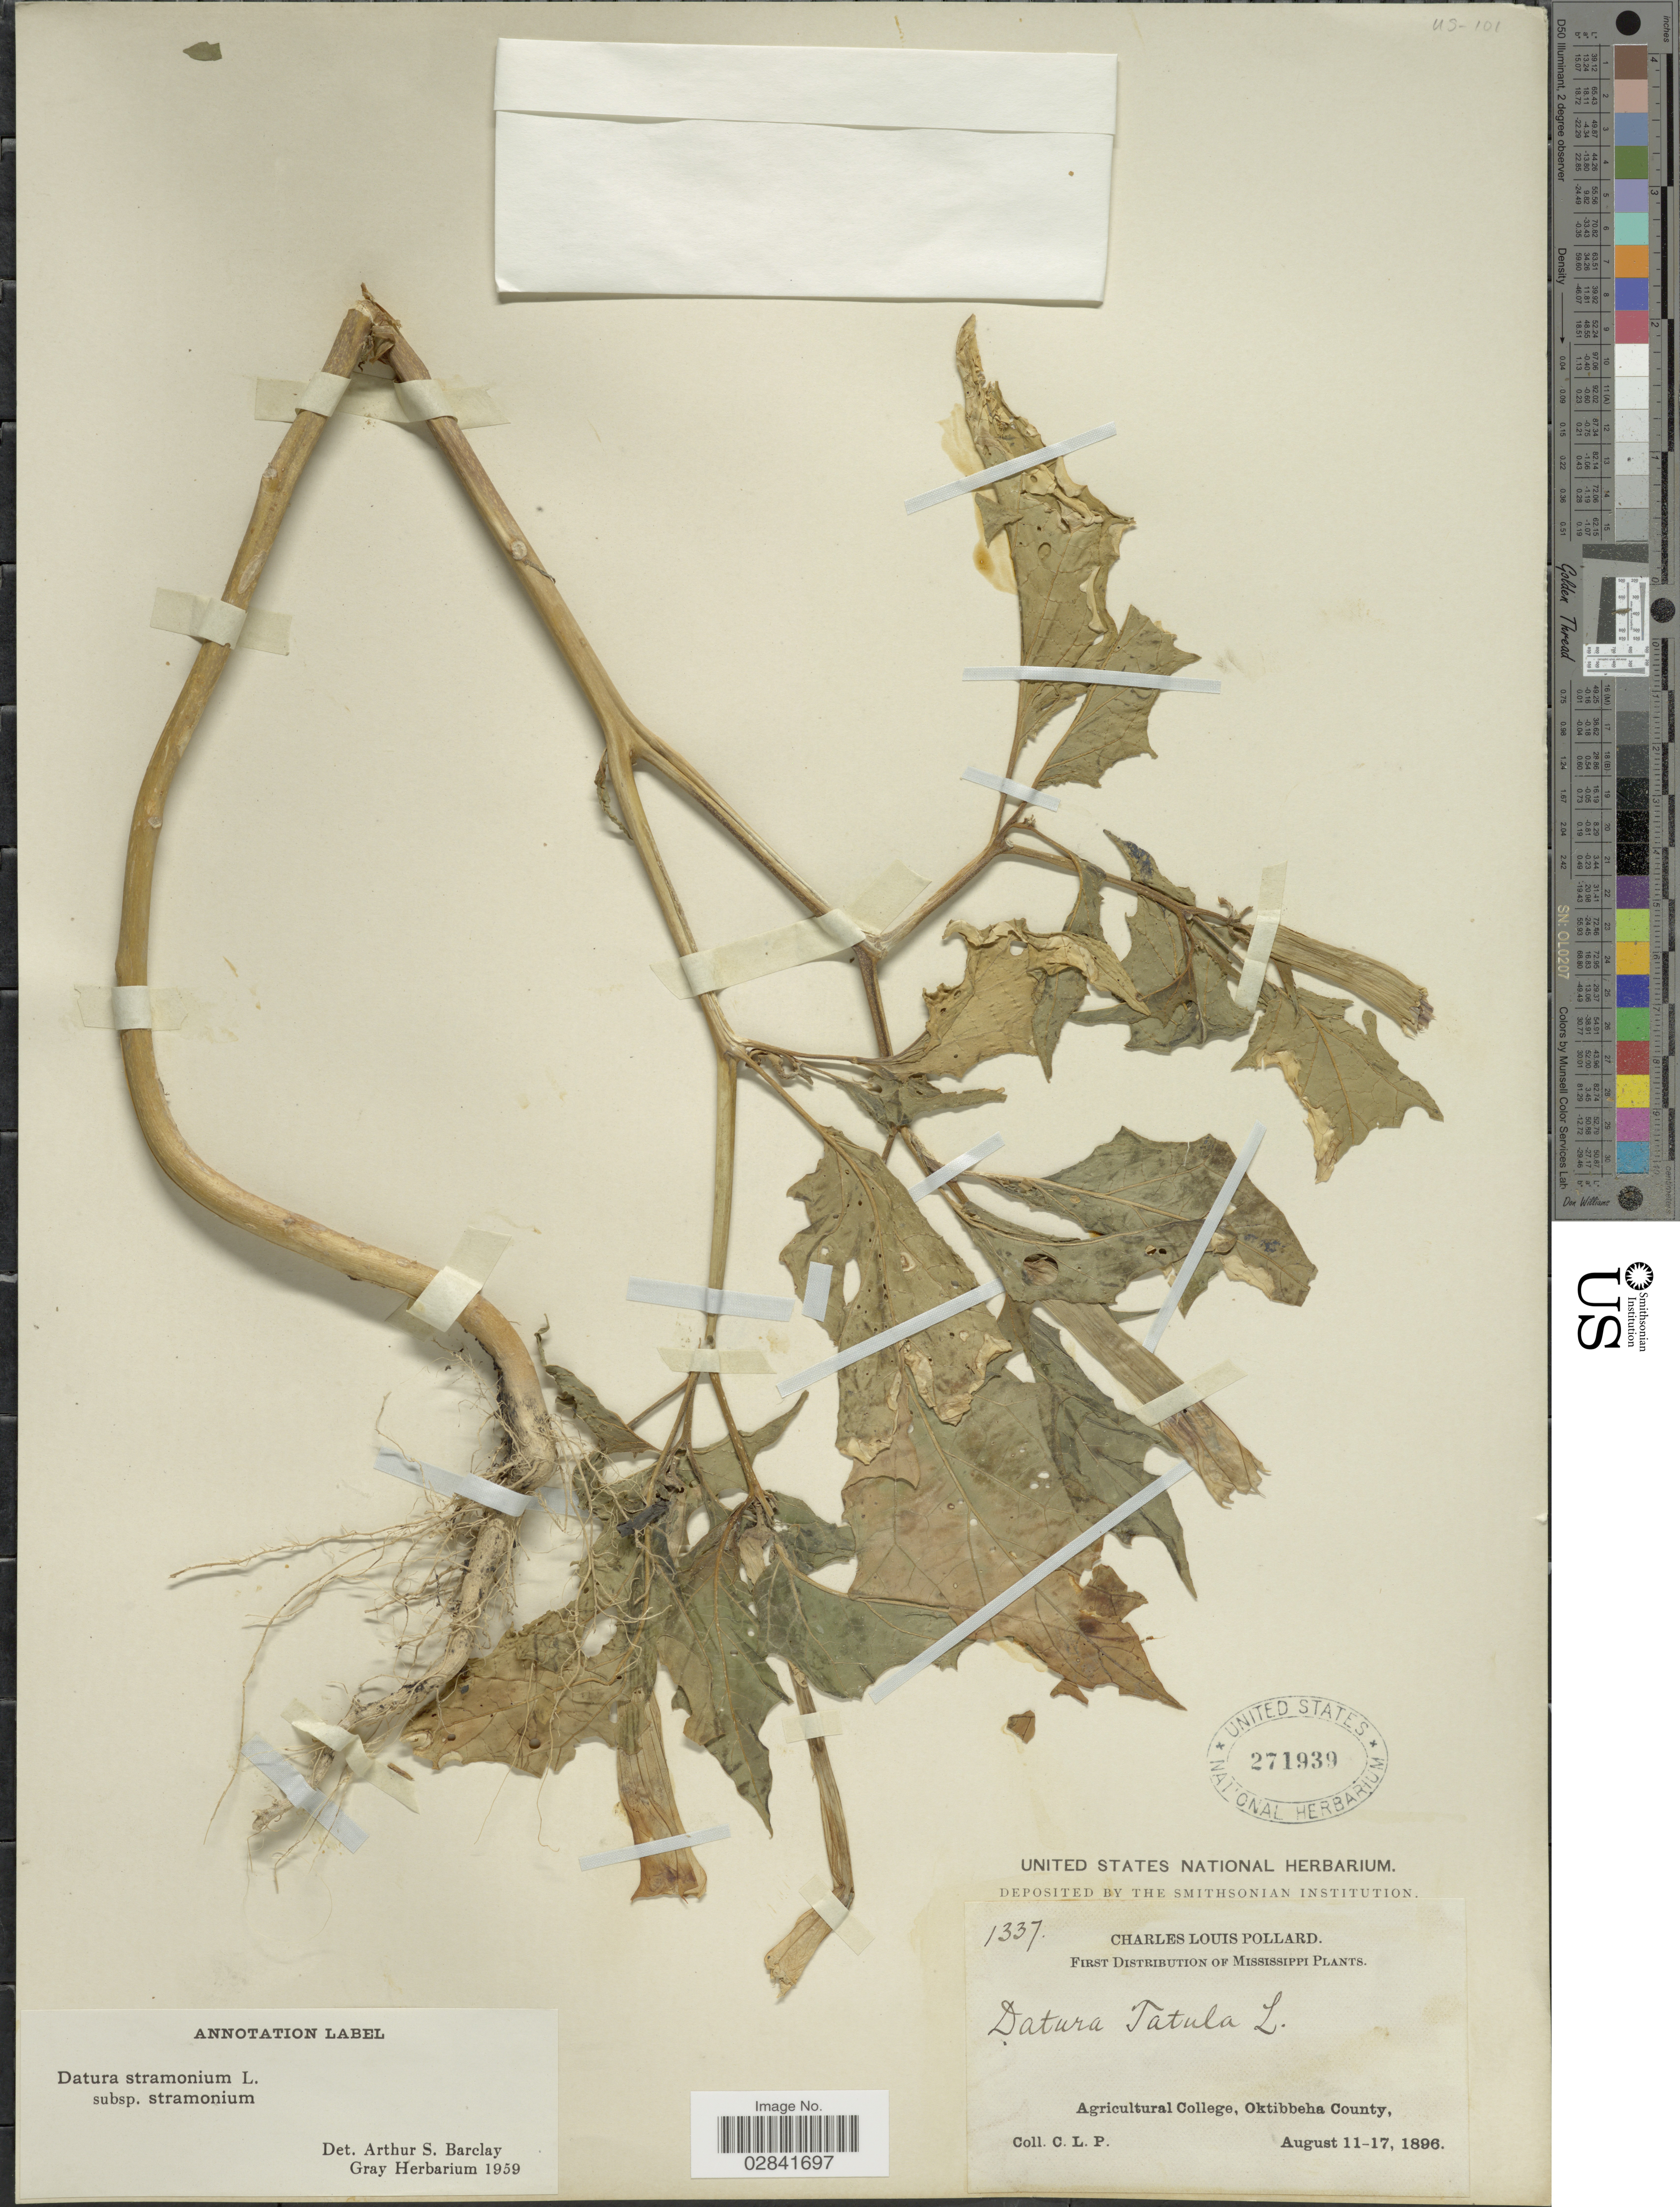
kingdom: Plantae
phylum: Tracheophyta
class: Magnoliopsida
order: Solanales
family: Solanaceae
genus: Datura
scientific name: Datura stramonium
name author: L.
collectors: C. L. Pollard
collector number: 1337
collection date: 1896-08-11/1896-08-17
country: United States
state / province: Mississippi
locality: Agricultural College, Oktibbeha County.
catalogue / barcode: US 271939